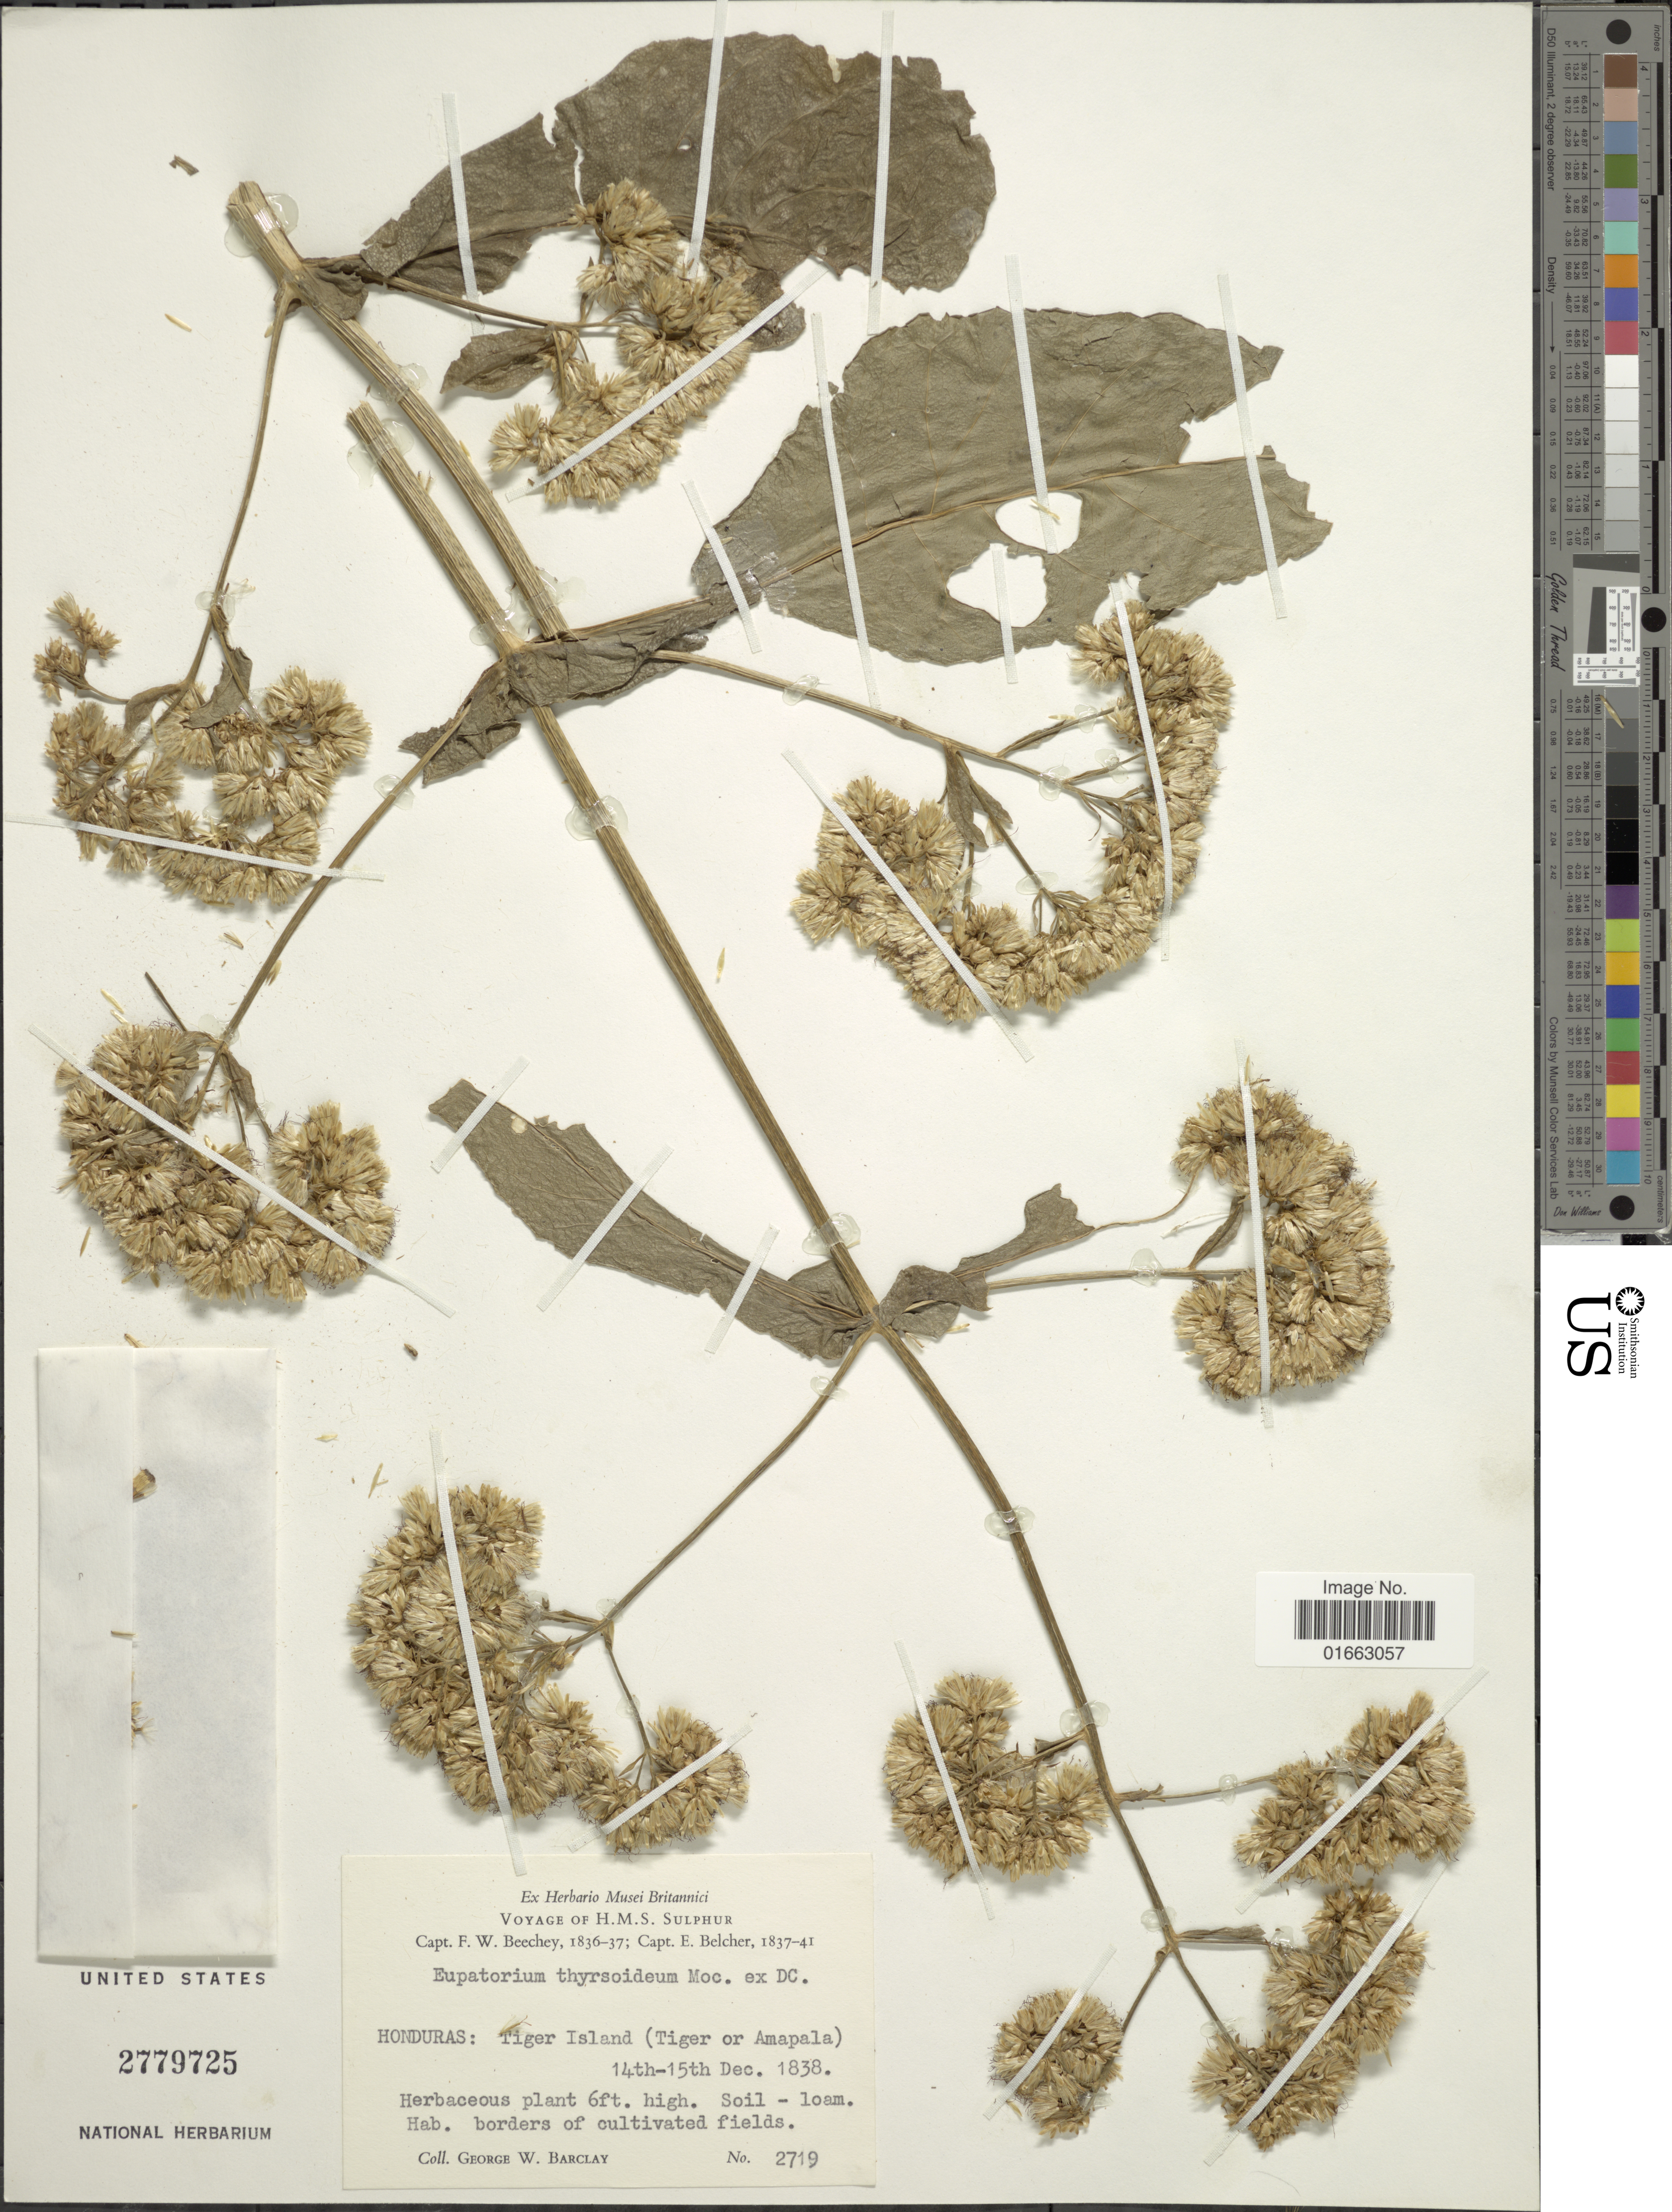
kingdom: Plantae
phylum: Tracheophyta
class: Magnoliopsida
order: Asterales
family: Asteraceae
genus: Critonia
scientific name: Critonia thyrsoidea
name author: (Moc. ex DC.) R.M. King & H. Rob.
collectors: G. W. Barclay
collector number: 2719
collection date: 1838-12-14/1838-12-15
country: Honduras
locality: Tiger Island (Tiger or Amapala), border of cultivated fields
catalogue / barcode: US 2779725